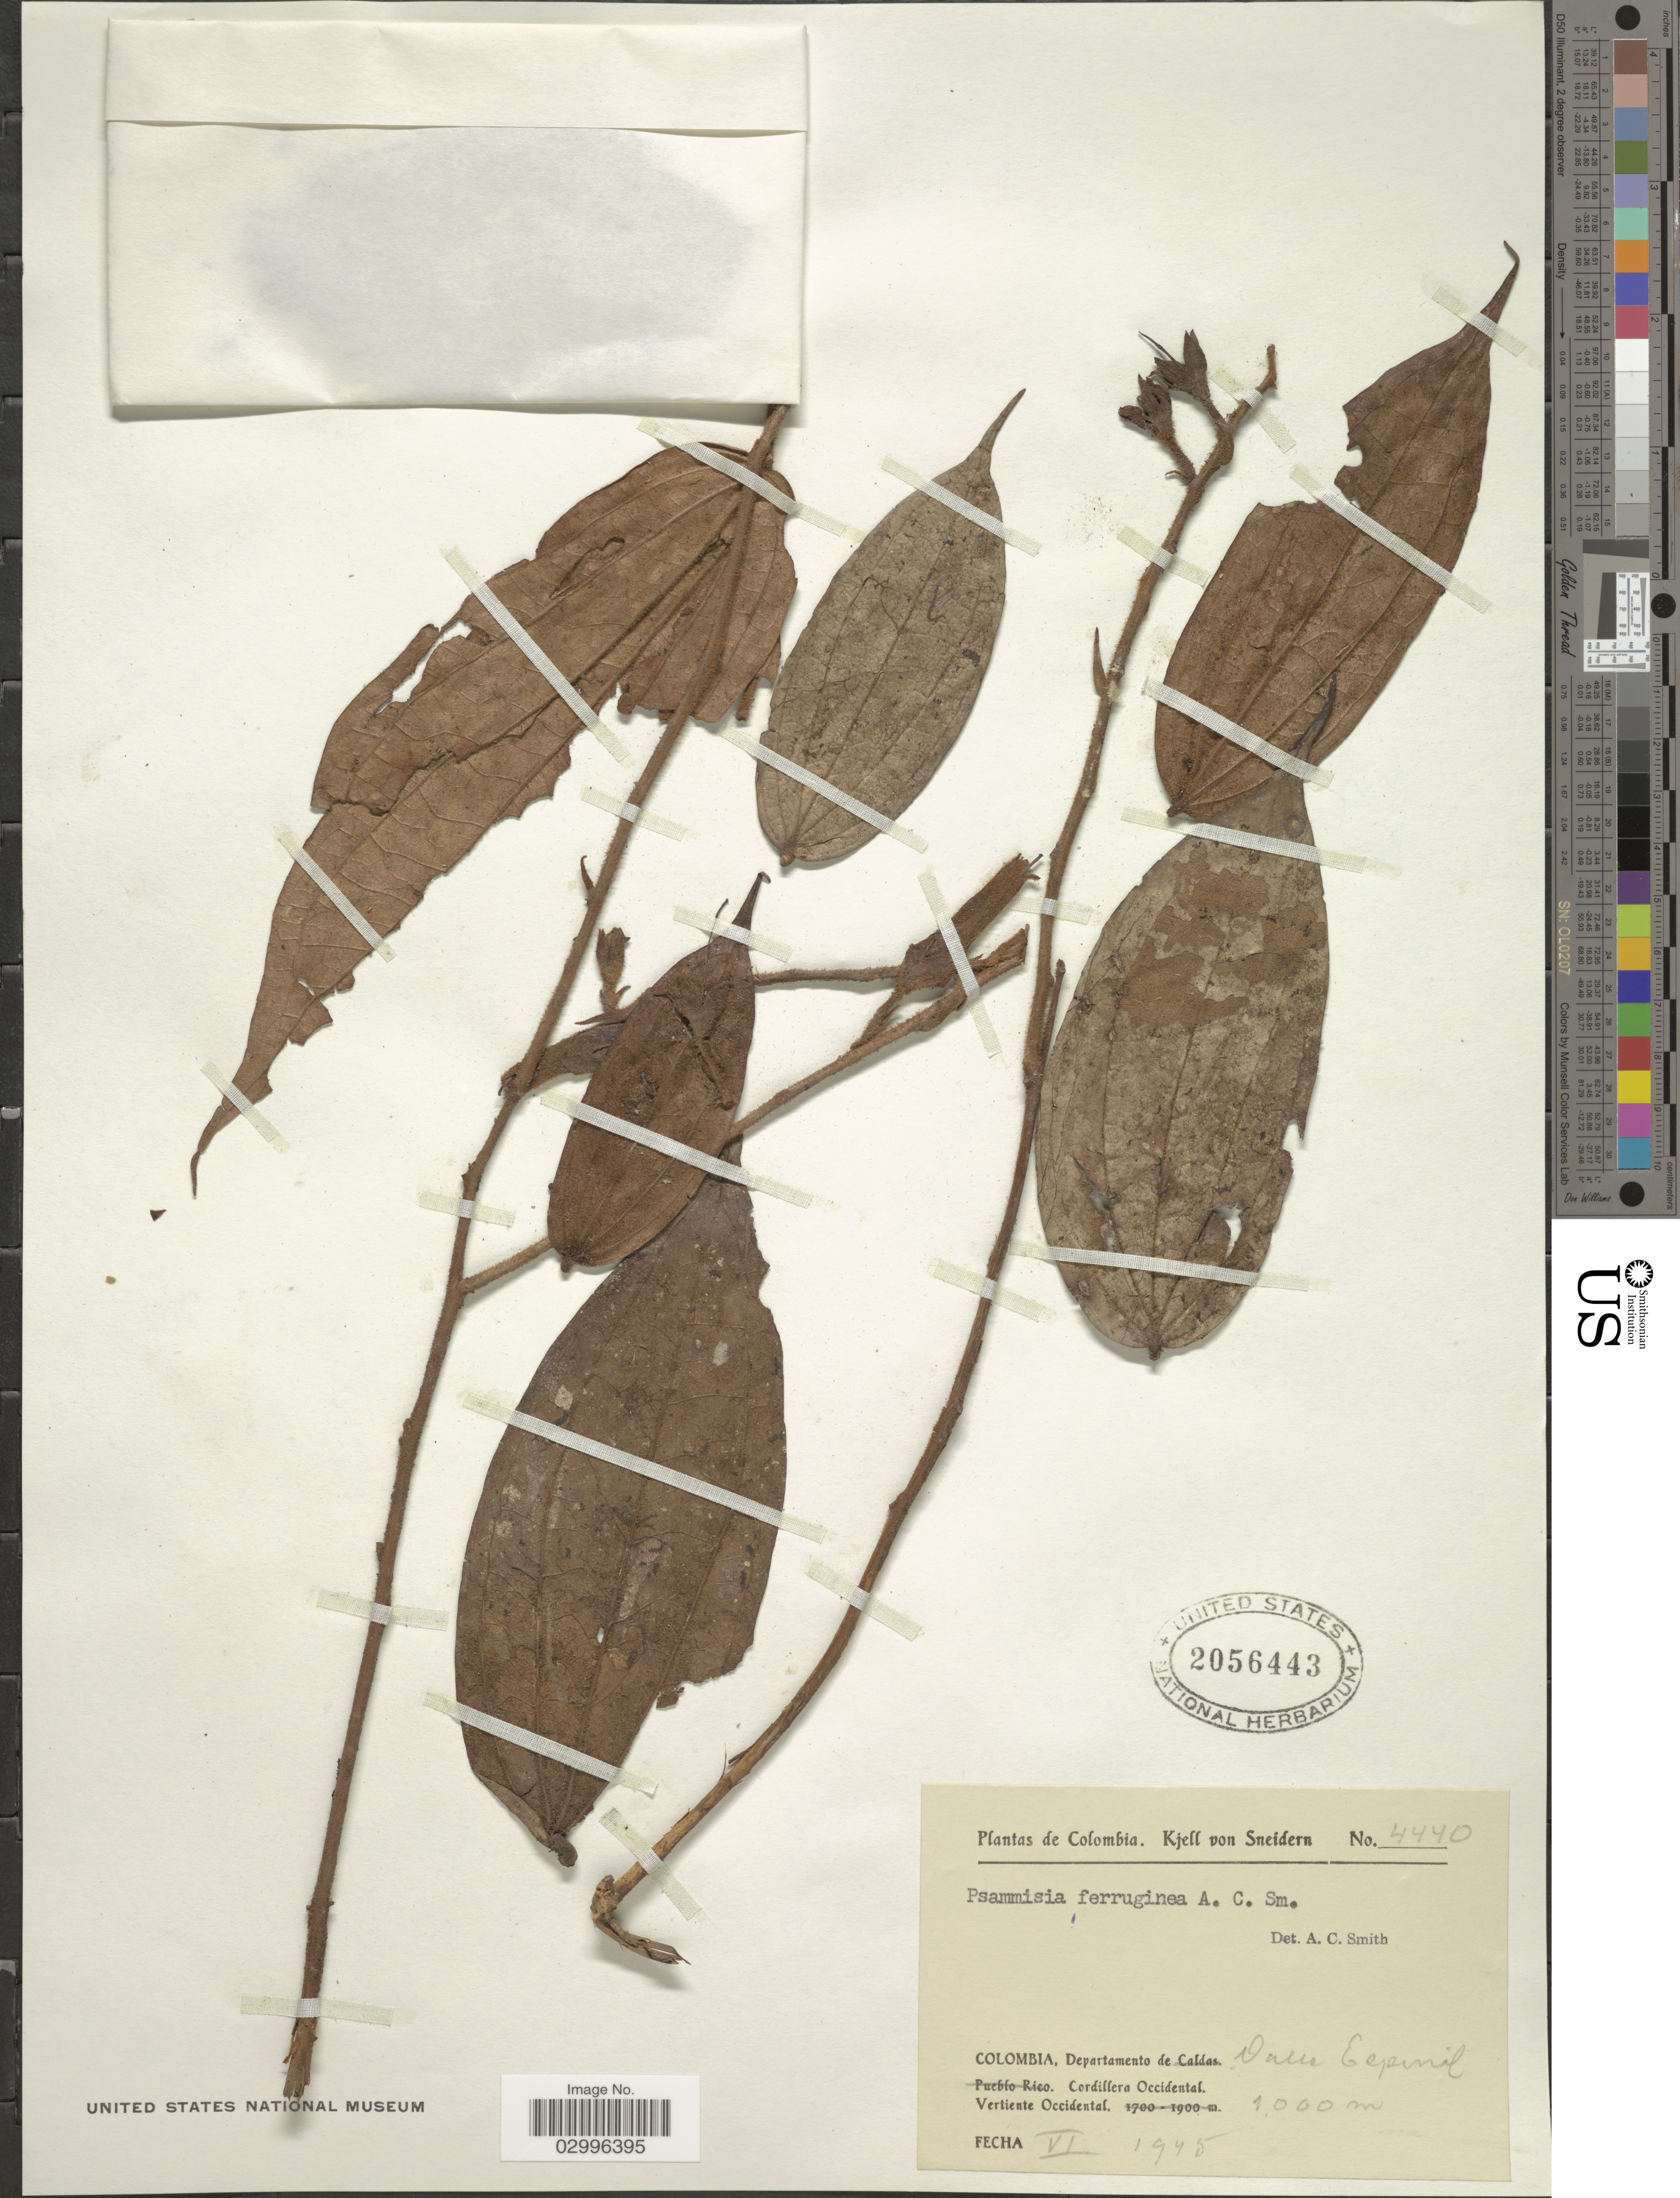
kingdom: Plantae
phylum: Tracheophyta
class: Magnoliopsida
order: Ericales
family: Ericaceae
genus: Psammisia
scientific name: Psammisia ferruginea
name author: A.C. Sm.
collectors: K. von Sneidern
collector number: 4440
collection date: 1945-06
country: Colombia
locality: Departamento de Valle Espinil (?). Cordillera Occidental. Vertiente Occidental.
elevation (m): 1000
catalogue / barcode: US 2056443